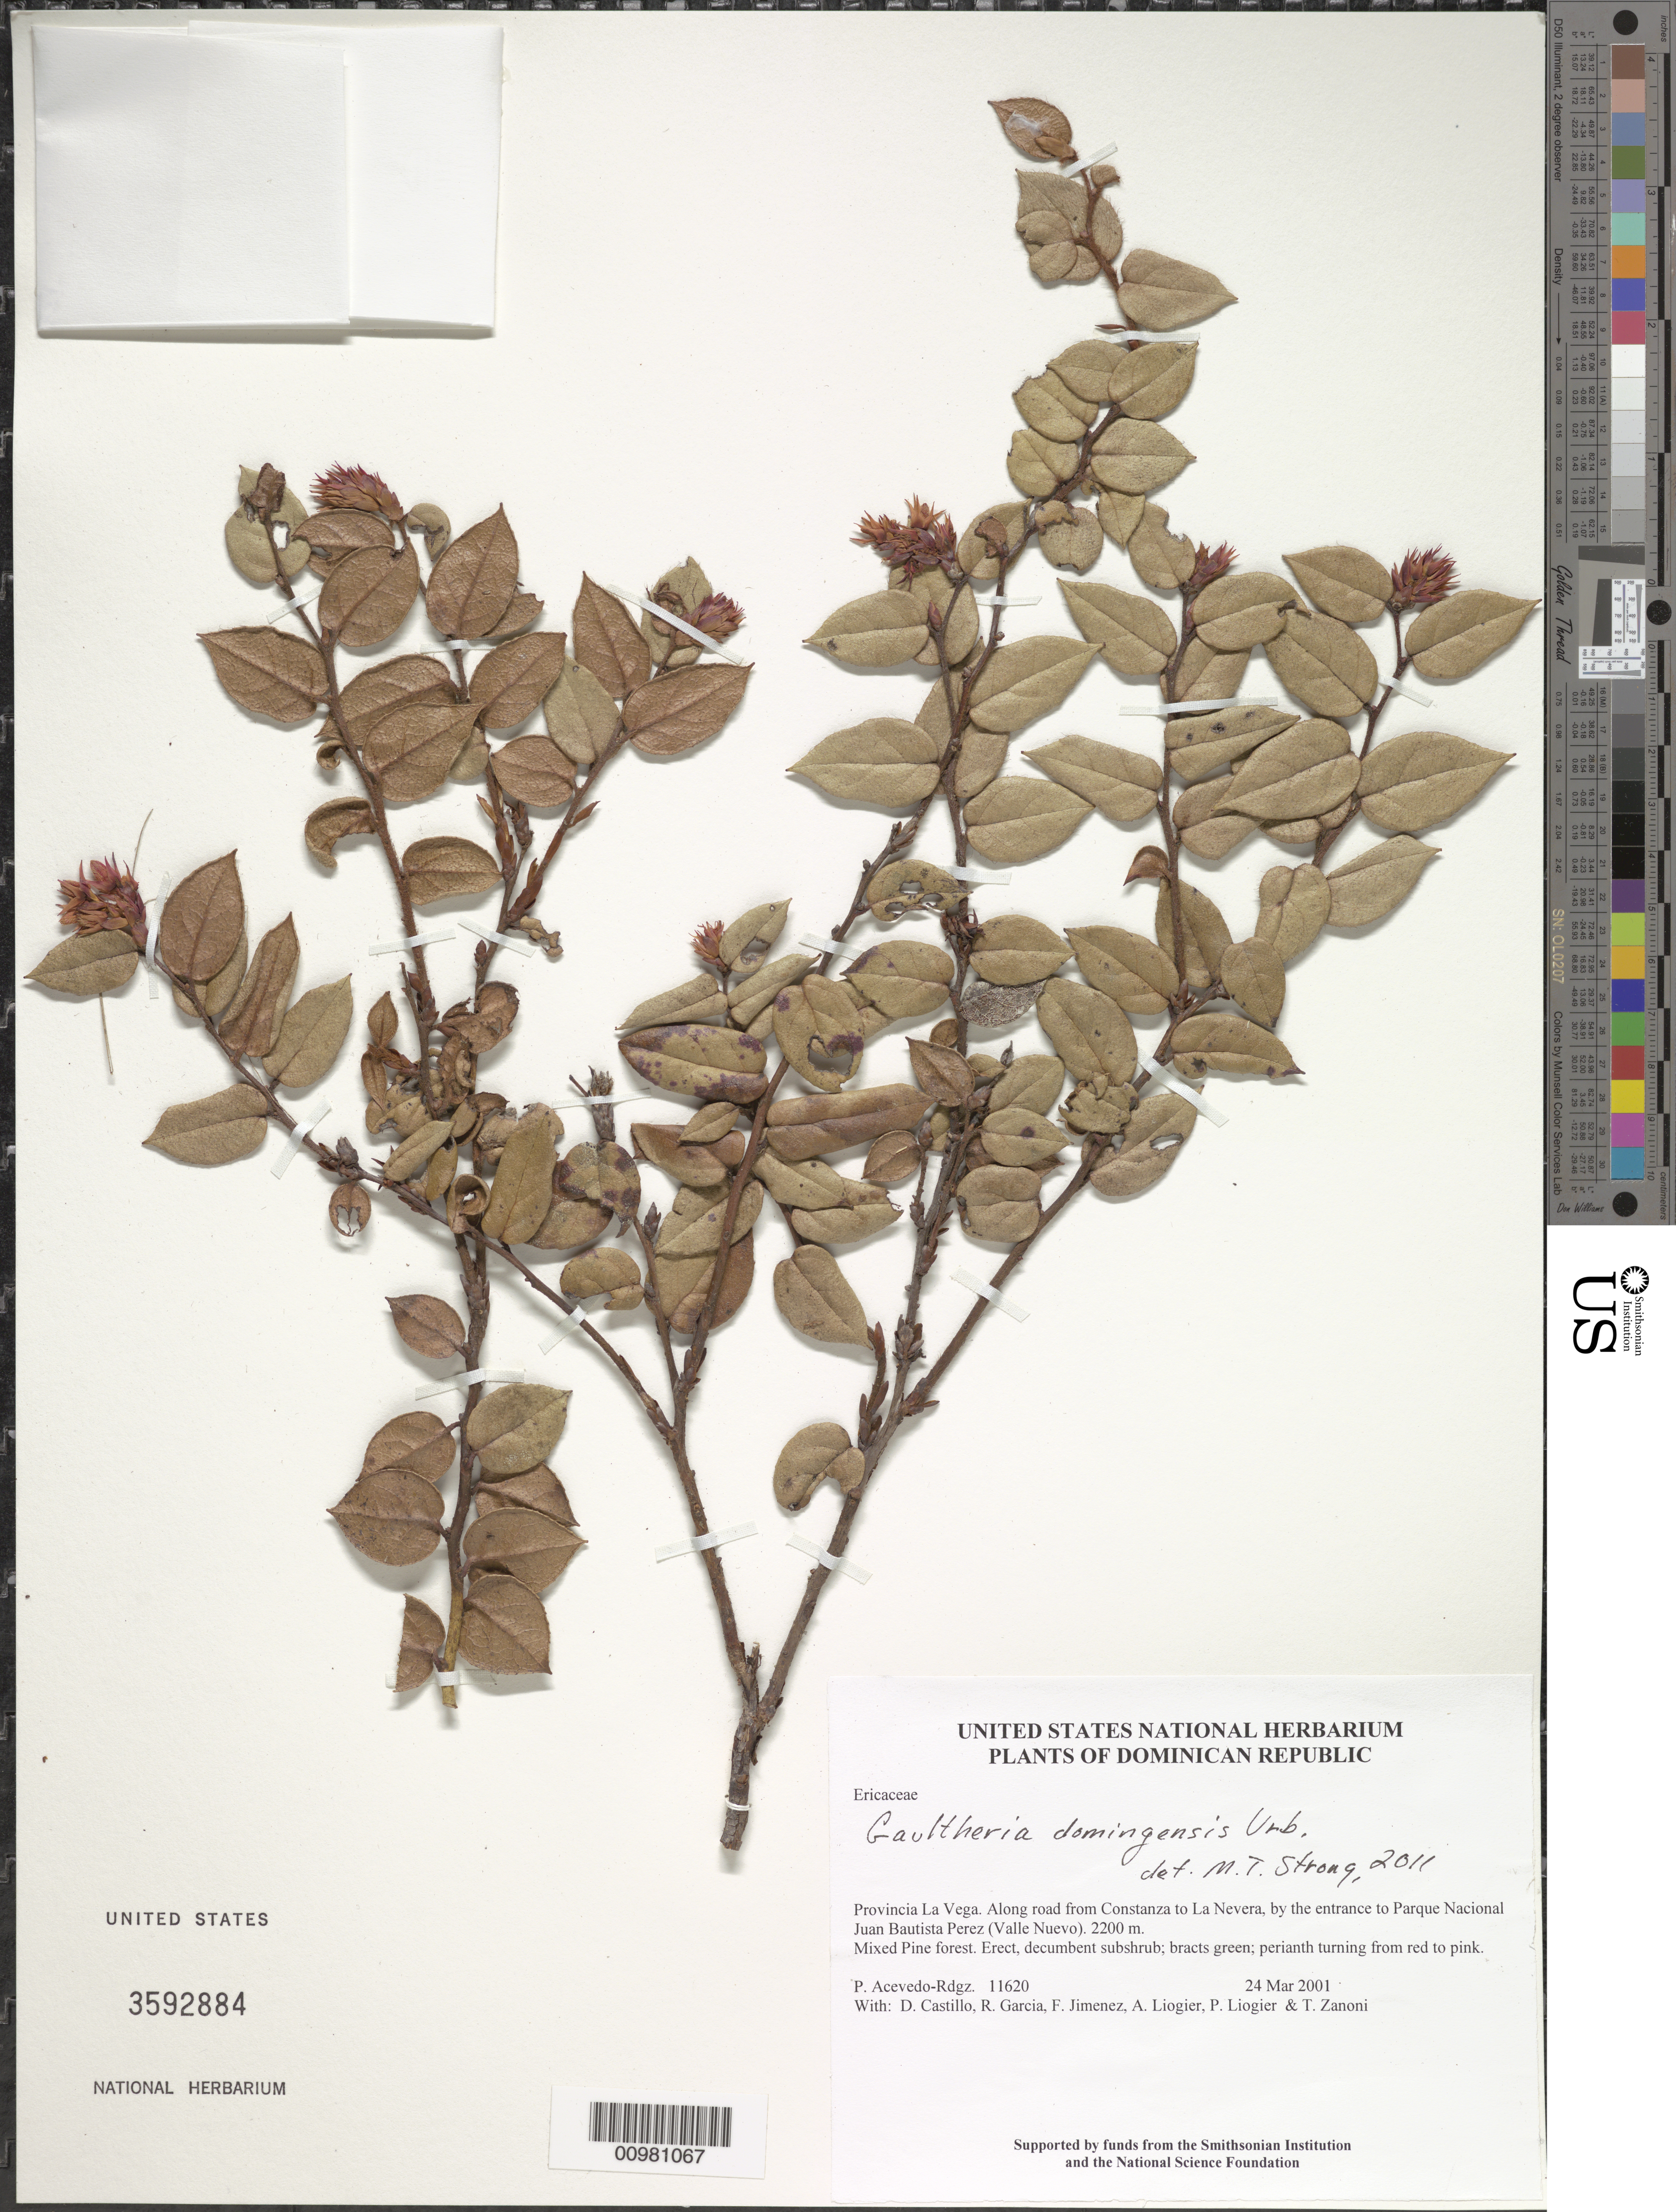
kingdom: Plantae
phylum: Tracheophyta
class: Magnoliopsida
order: Ericales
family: Ericaceae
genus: Gaultheria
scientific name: Gaultheria domingensis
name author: Urb.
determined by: Strong, M. T., (US), Smithsonian Institution - National Museum of Natural History (UNITED STATES)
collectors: P. Acevedo-Rodr., D. Castillo, R. G. García, F. Jimenez, A. H. Liogier, M. P. Liogier & T. A. Zanoni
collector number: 11620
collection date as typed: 24 Mar 2001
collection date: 2001-03-24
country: Dominican Republic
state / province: La Vega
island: Hispaniola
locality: Provincia La Vega. Along road from Constanza to La Nevera, by the entrance to Parque Nacional Juan Bautista Perez (Valle Nuevo).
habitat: Mixed Pine forest.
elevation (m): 2200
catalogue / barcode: US 3592884